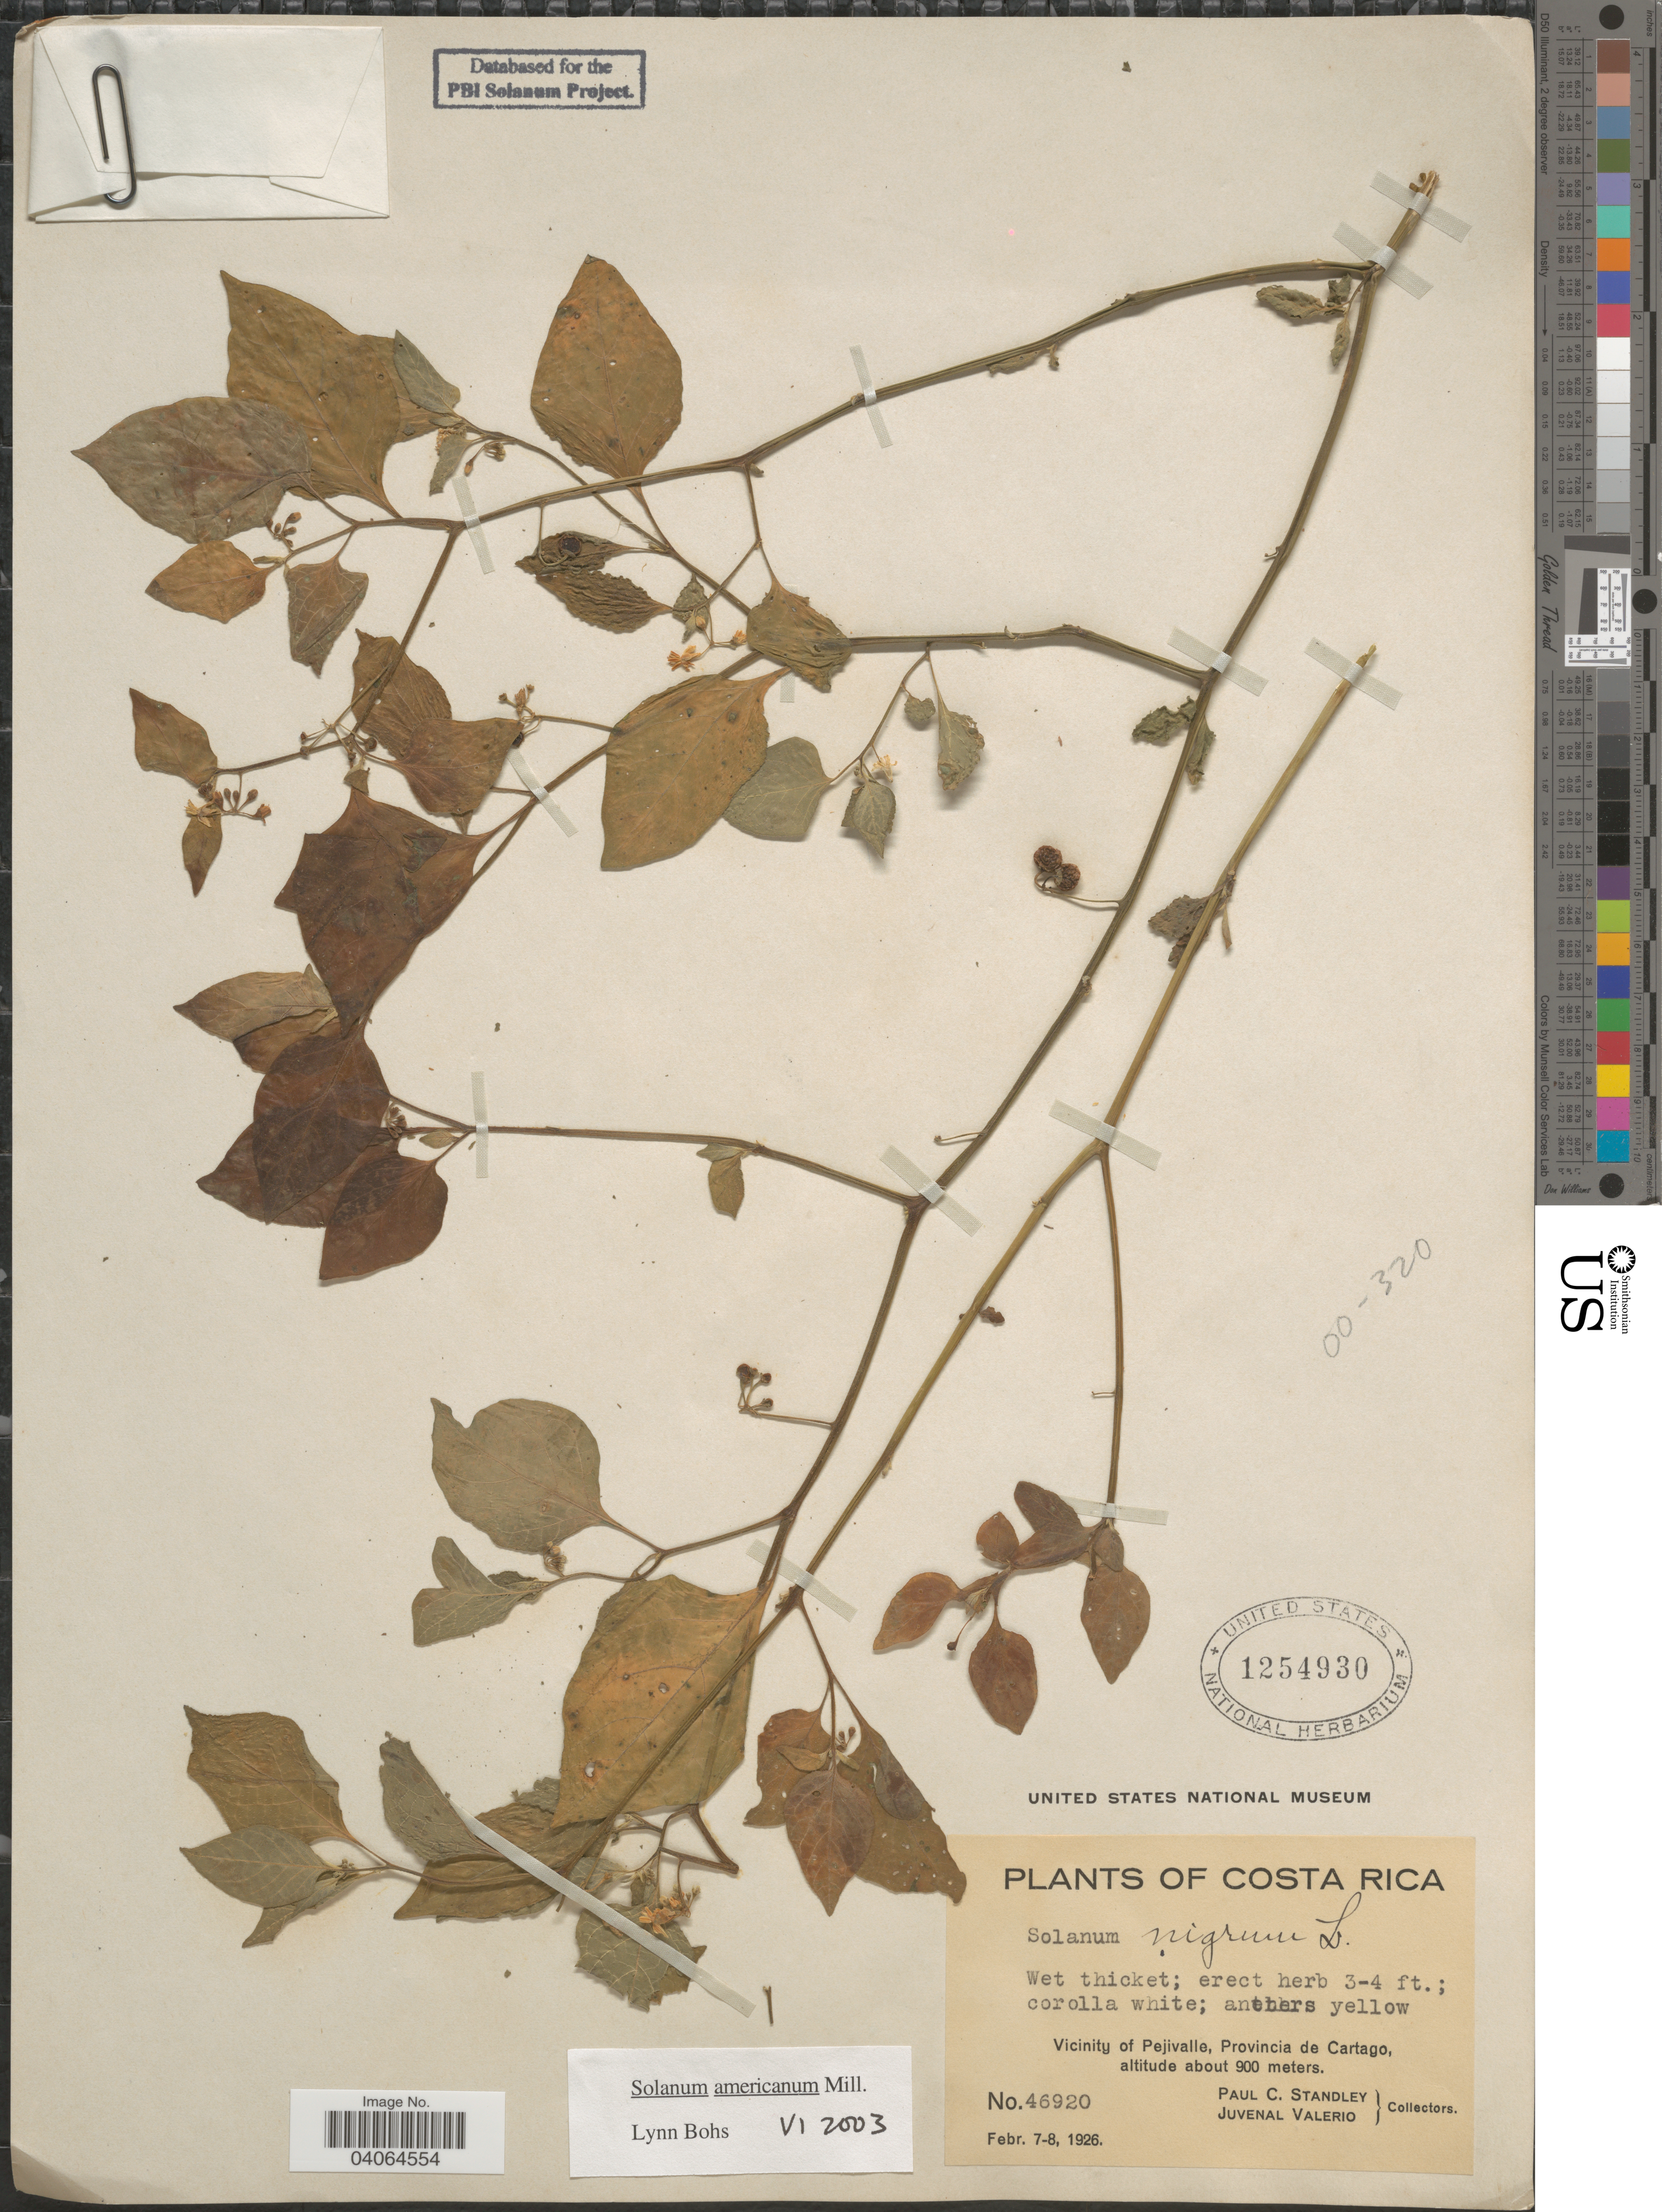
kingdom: Plantae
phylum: Tracheophyta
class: Magnoliopsida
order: Solanales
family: Solanaceae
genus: Solanum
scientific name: Solanum americanum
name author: Mill.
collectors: P. C. Standley & J. Valerio R.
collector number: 46920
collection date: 1926-02-07/1926-02-08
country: Costa Rica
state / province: Cartago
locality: Vicinity of Pejivalle.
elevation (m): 900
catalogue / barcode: US 1254930